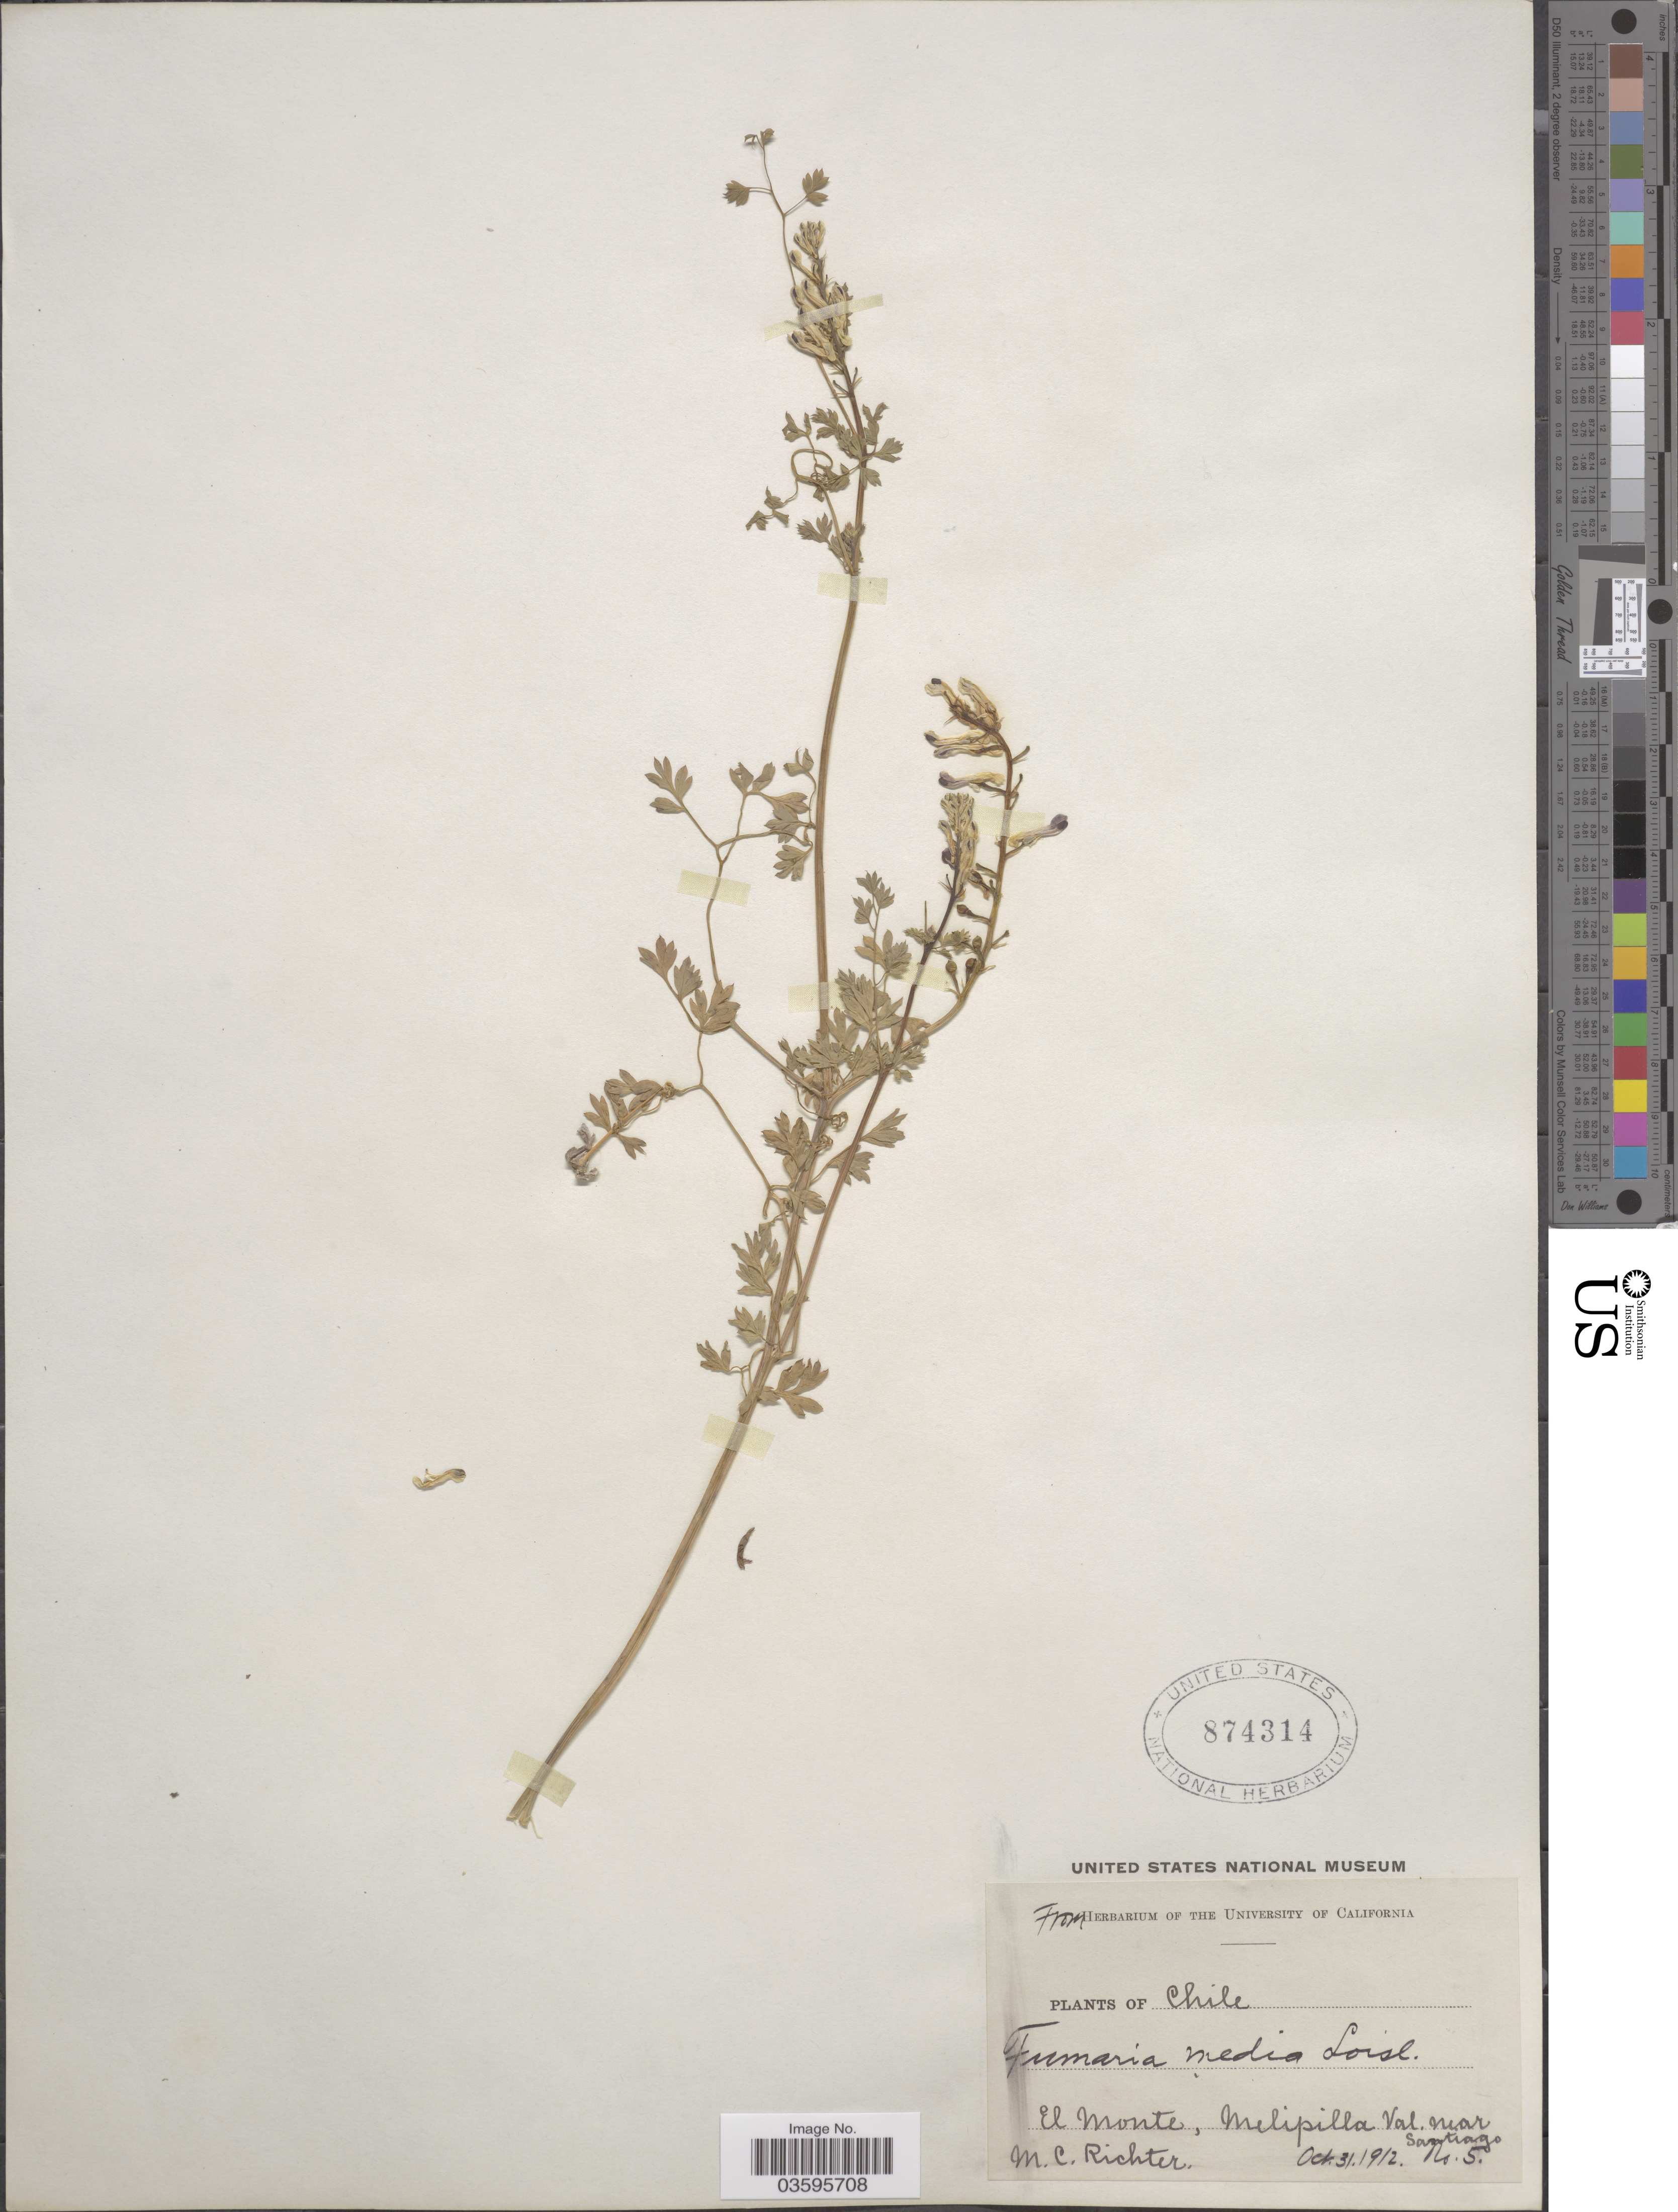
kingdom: Plantae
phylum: Tracheophyta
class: Magnoliopsida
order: Ranunculales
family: Papaveraceae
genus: Fumaria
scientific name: Fumaria media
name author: Loisel.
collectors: M. Richter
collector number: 5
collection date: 1912-10-31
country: Chile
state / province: Región Metropolitana (RM)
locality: El Monte, Melipilla Val. near Santiago.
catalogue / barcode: US 874314